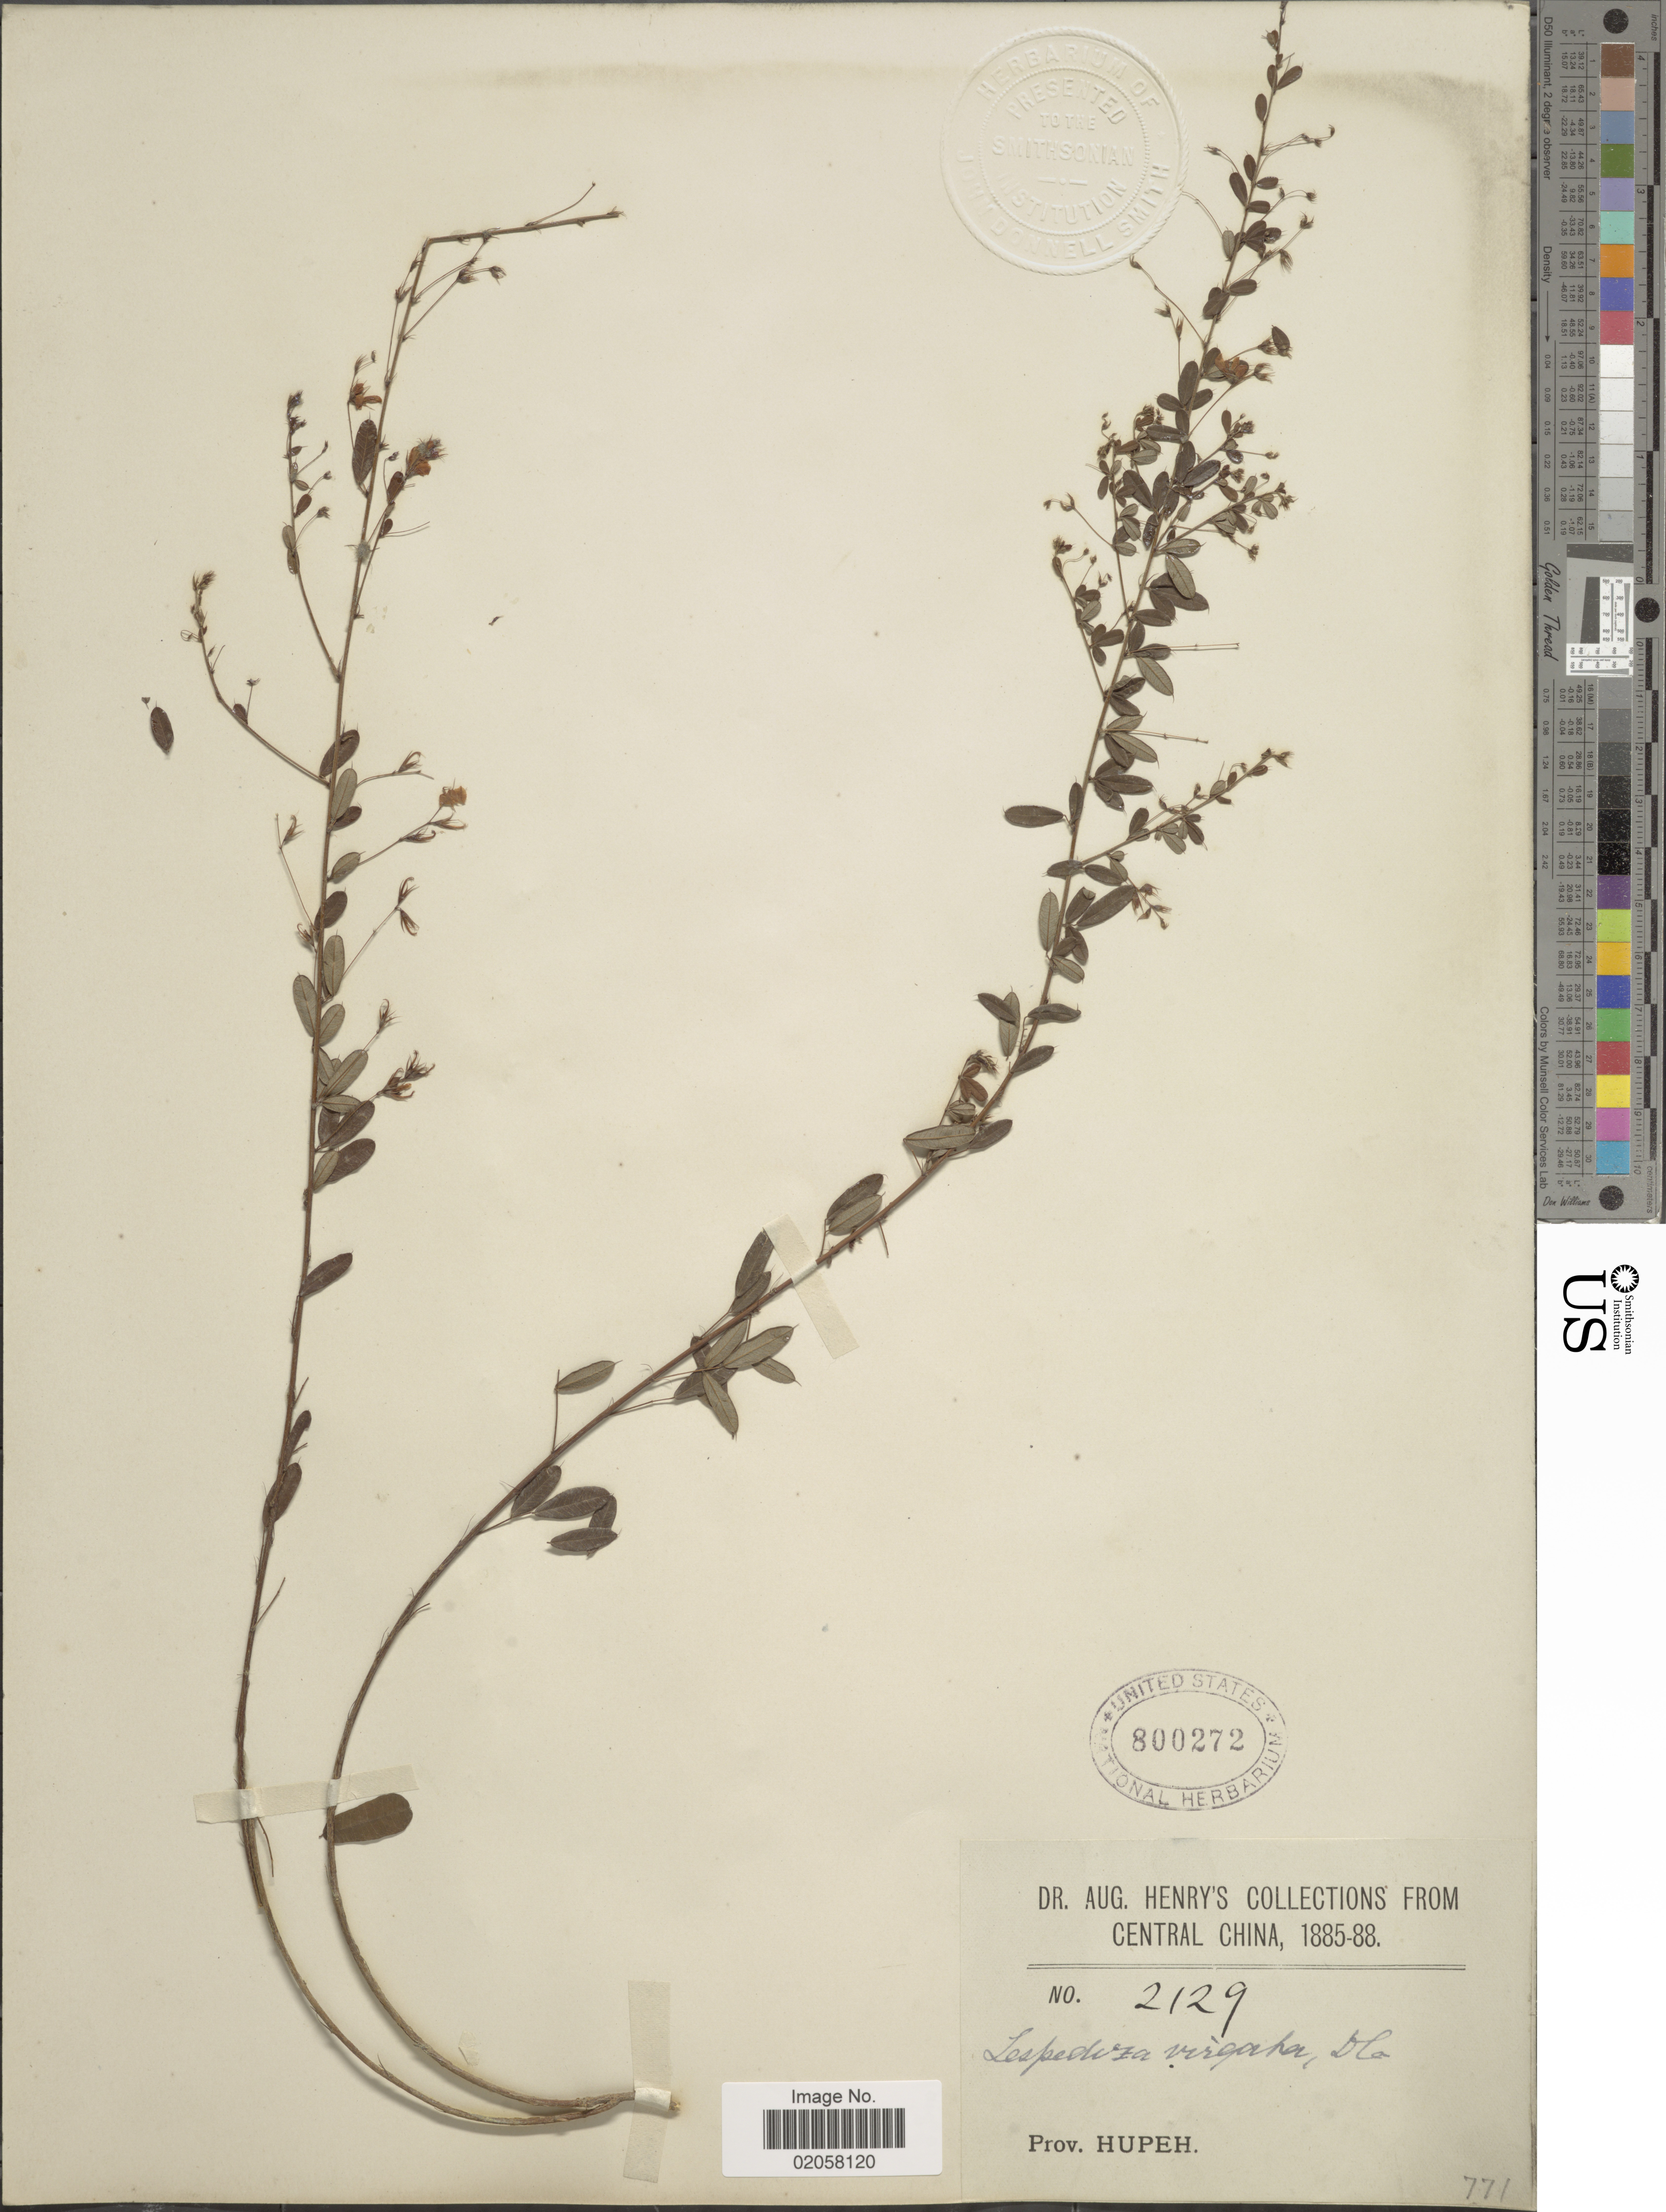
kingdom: Plantae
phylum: Tracheophyta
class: Magnoliopsida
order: Fabales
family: Fabaceae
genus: Lespedeza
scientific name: Lespedeza virgata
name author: (Thunb.) DC.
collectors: A. Henry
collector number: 2129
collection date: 1885/1888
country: China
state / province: Hubei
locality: Hupeh, Central China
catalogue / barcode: US 800272